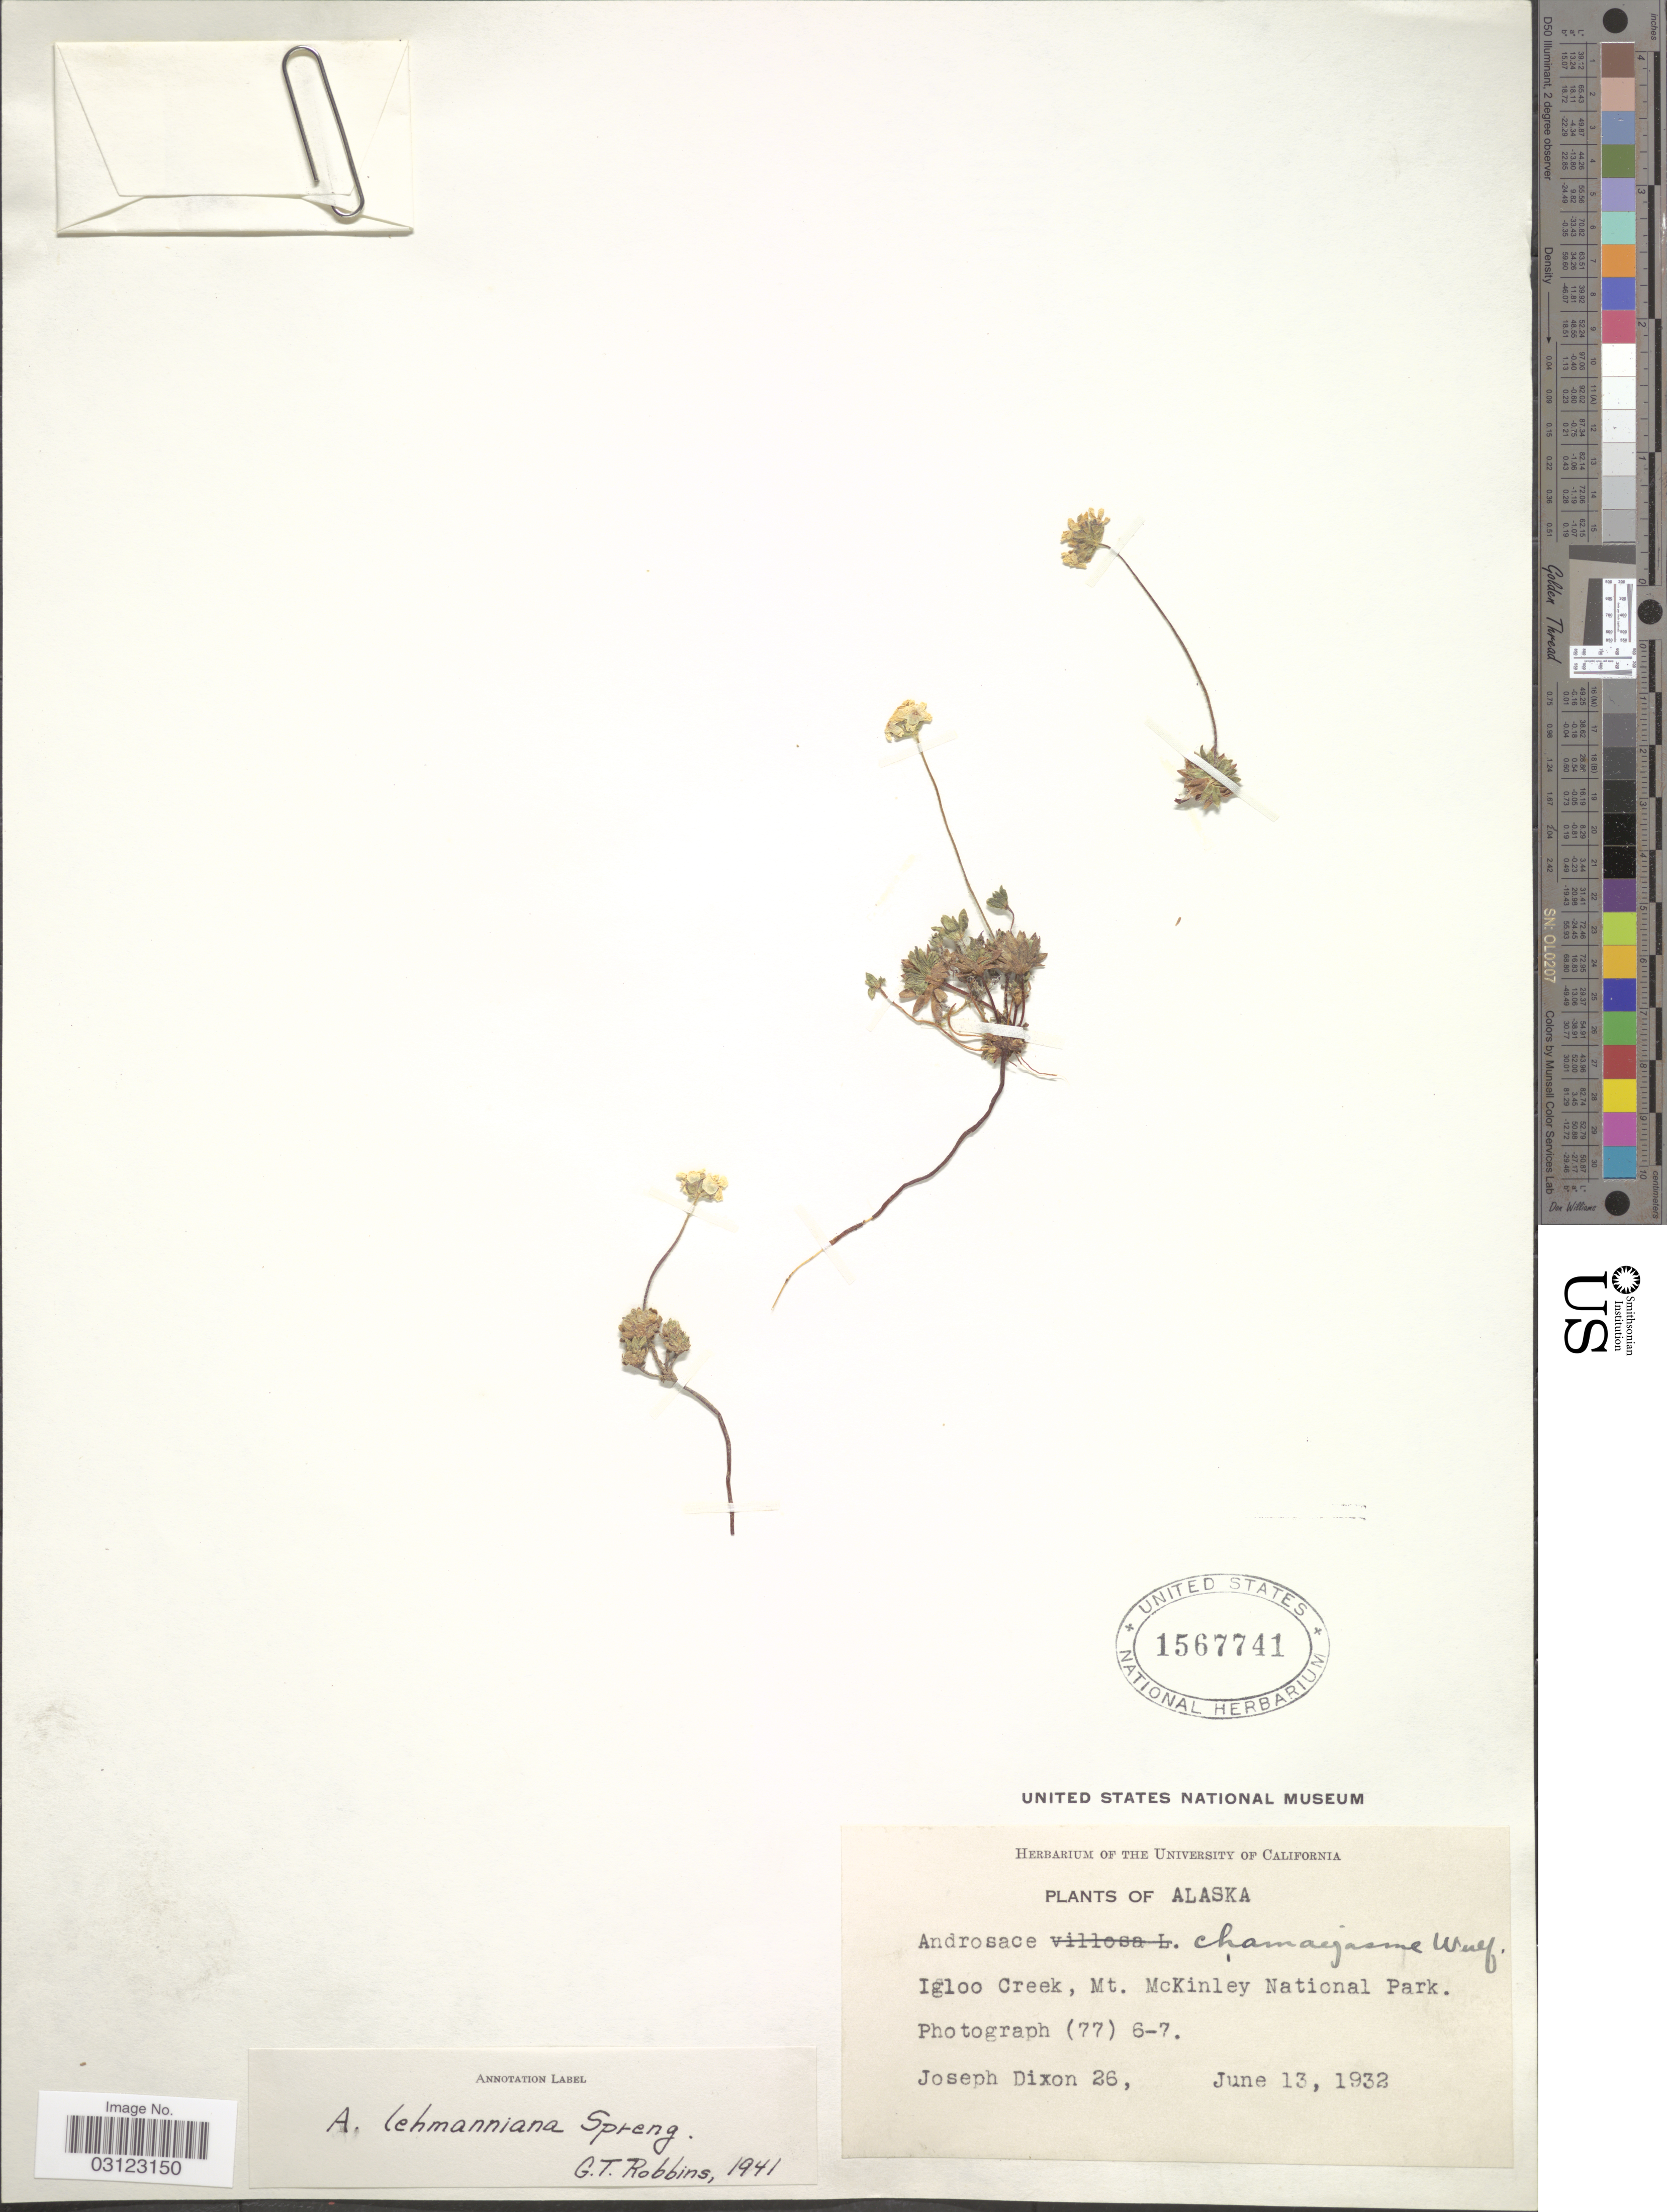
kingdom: Plantae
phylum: Tracheophyta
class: Magnoliopsida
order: Ericales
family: Primulaceae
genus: Androsace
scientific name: Androsace lehmanniana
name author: Spreng.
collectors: J. Dixon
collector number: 26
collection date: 1932-06-13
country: United States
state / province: Alaska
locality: Igloo Creek, Mt. McKinley National Park.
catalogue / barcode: US 1567741